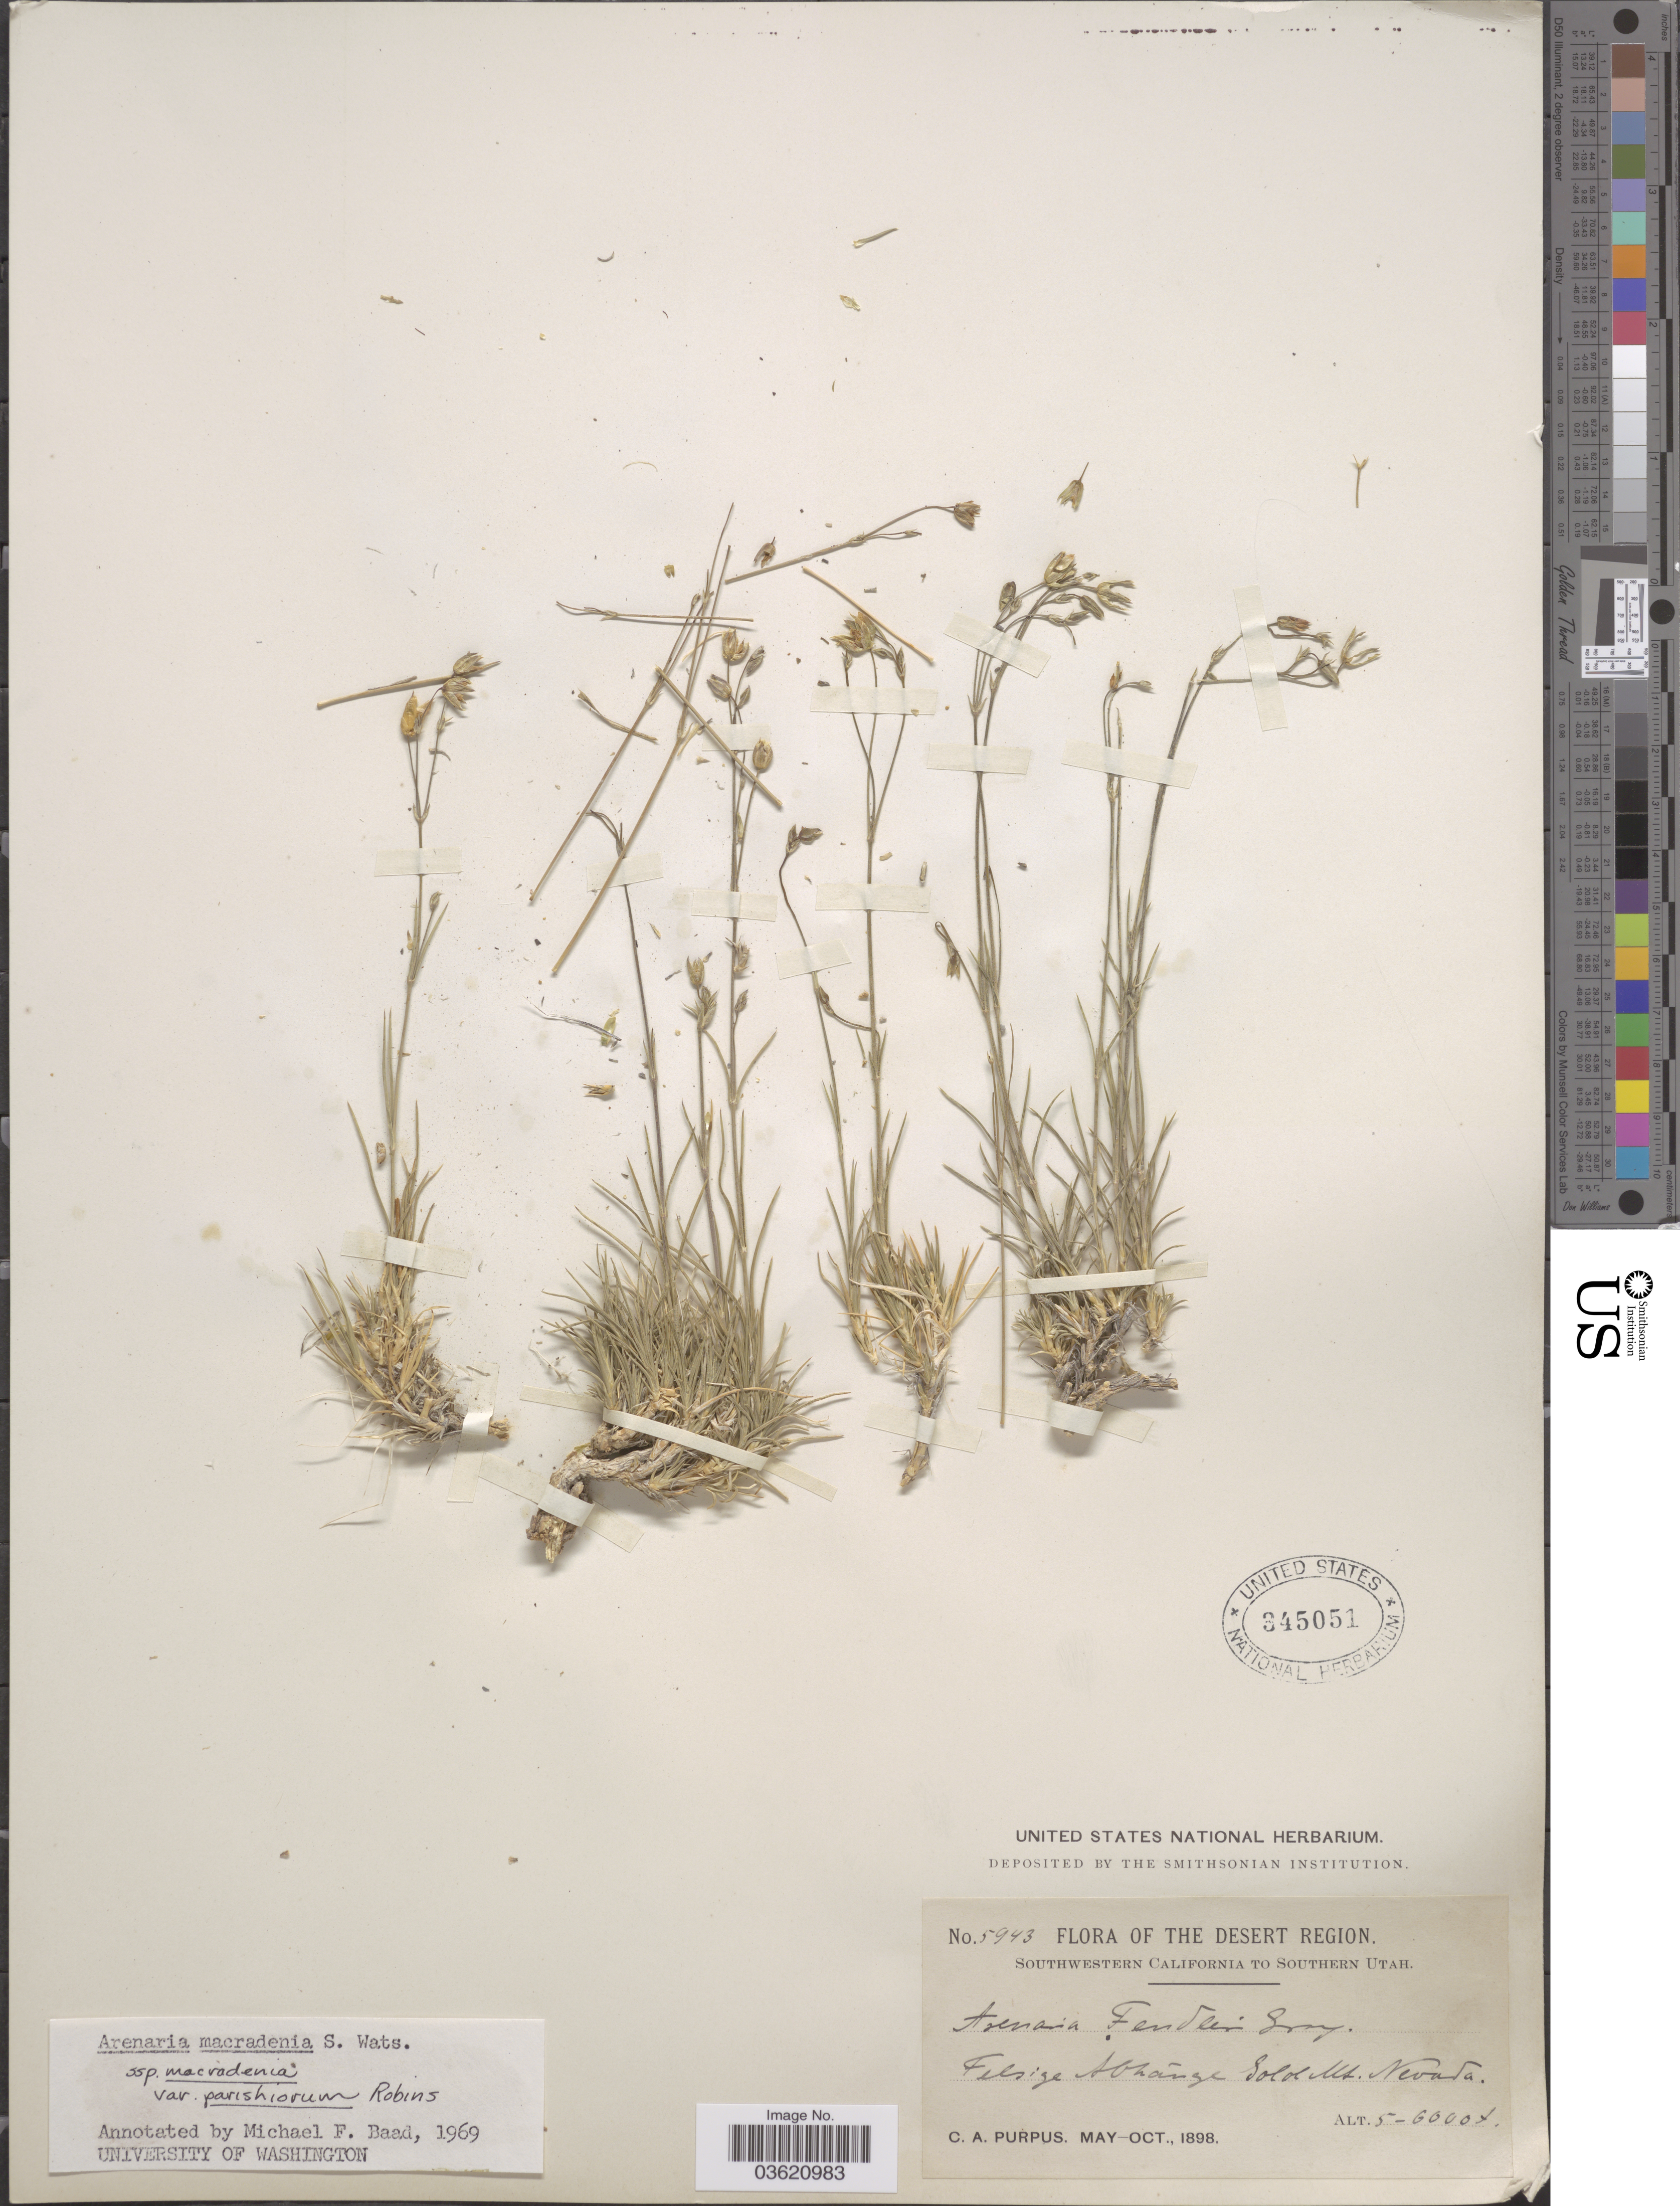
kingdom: Plantae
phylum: Tracheophyta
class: Magnoliopsida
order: Caryophyllales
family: Caryophyllaceae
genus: Eremogone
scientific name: Eremogone macradenia var. macradenia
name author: (S. Watson) Ikonn.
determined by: U.S. National Herbarium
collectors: C. A. Purpus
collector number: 5943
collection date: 1898-05/1898-10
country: United States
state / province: Nevada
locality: The Desert Region. Felsige Abhänge Gold Mt.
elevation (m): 1524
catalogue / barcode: US 345051